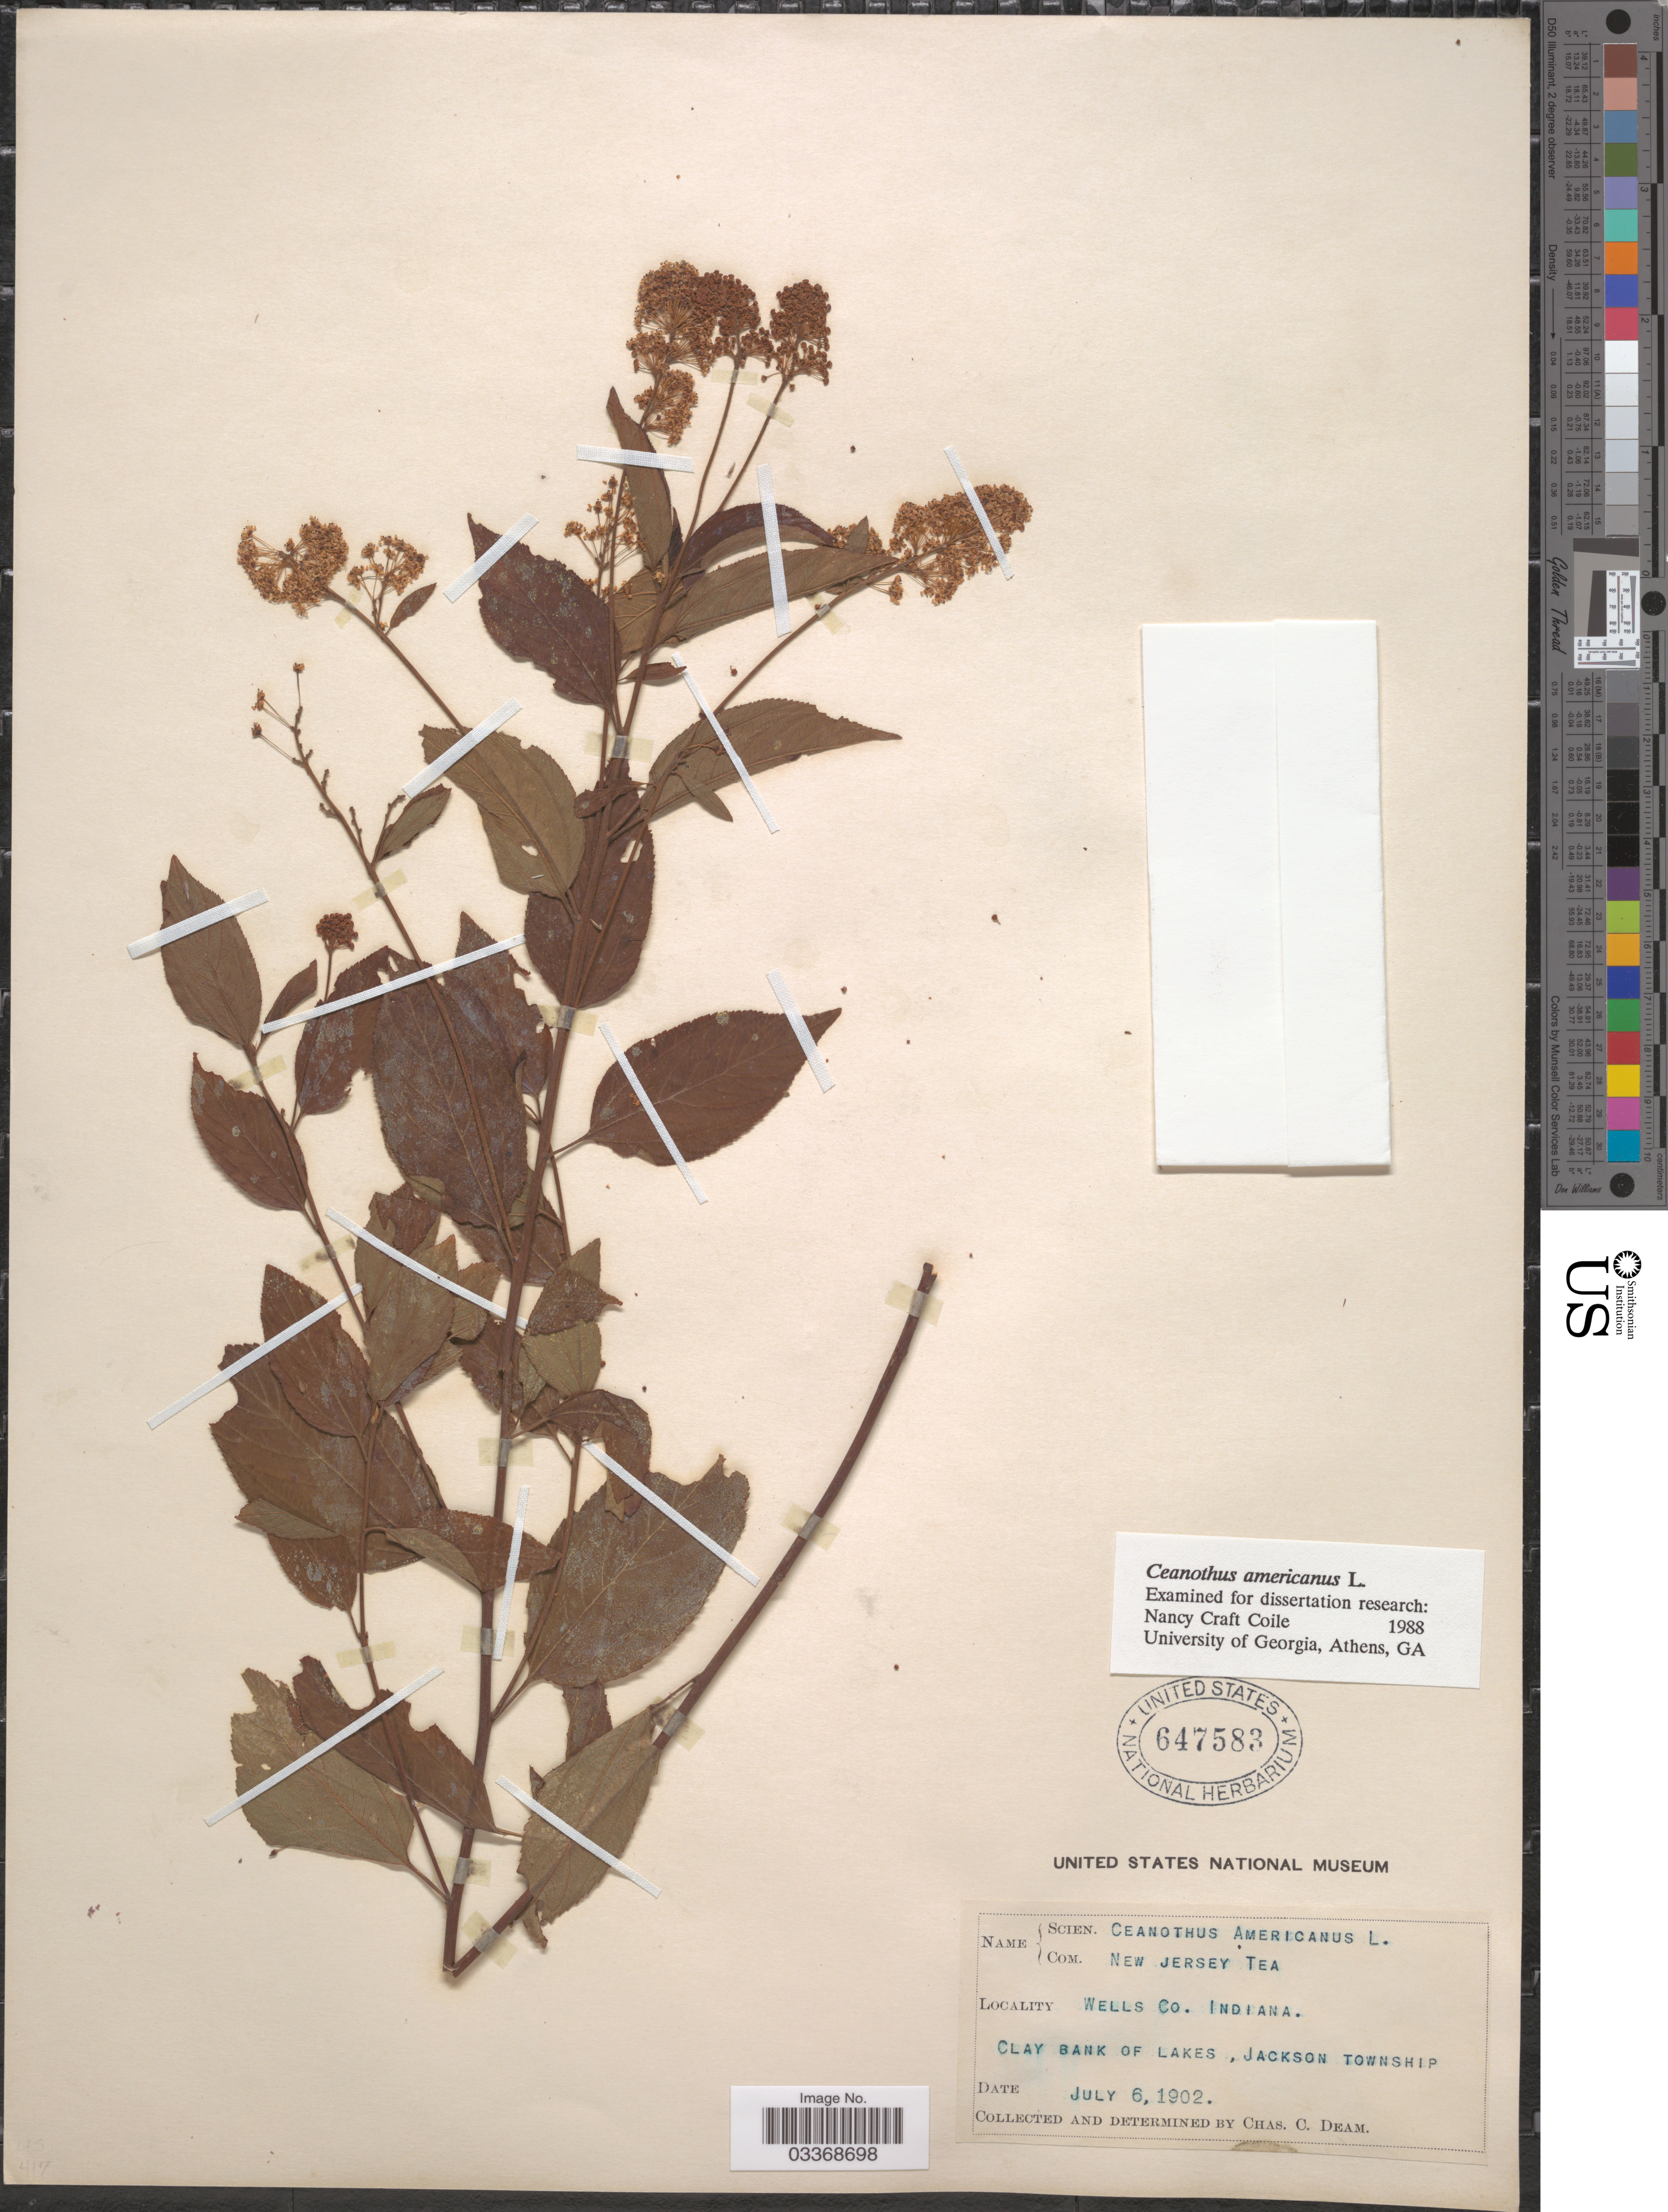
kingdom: Plantae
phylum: Tracheophyta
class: Magnoliopsida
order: Rosales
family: Rhamnaceae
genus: Ceanothus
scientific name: Ceanothus americanus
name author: L.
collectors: C. C. Deam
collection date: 1902-07-06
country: United States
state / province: Indiana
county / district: Wells Co.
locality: Clay bank of lakes, Jackson Township.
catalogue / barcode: US 647583